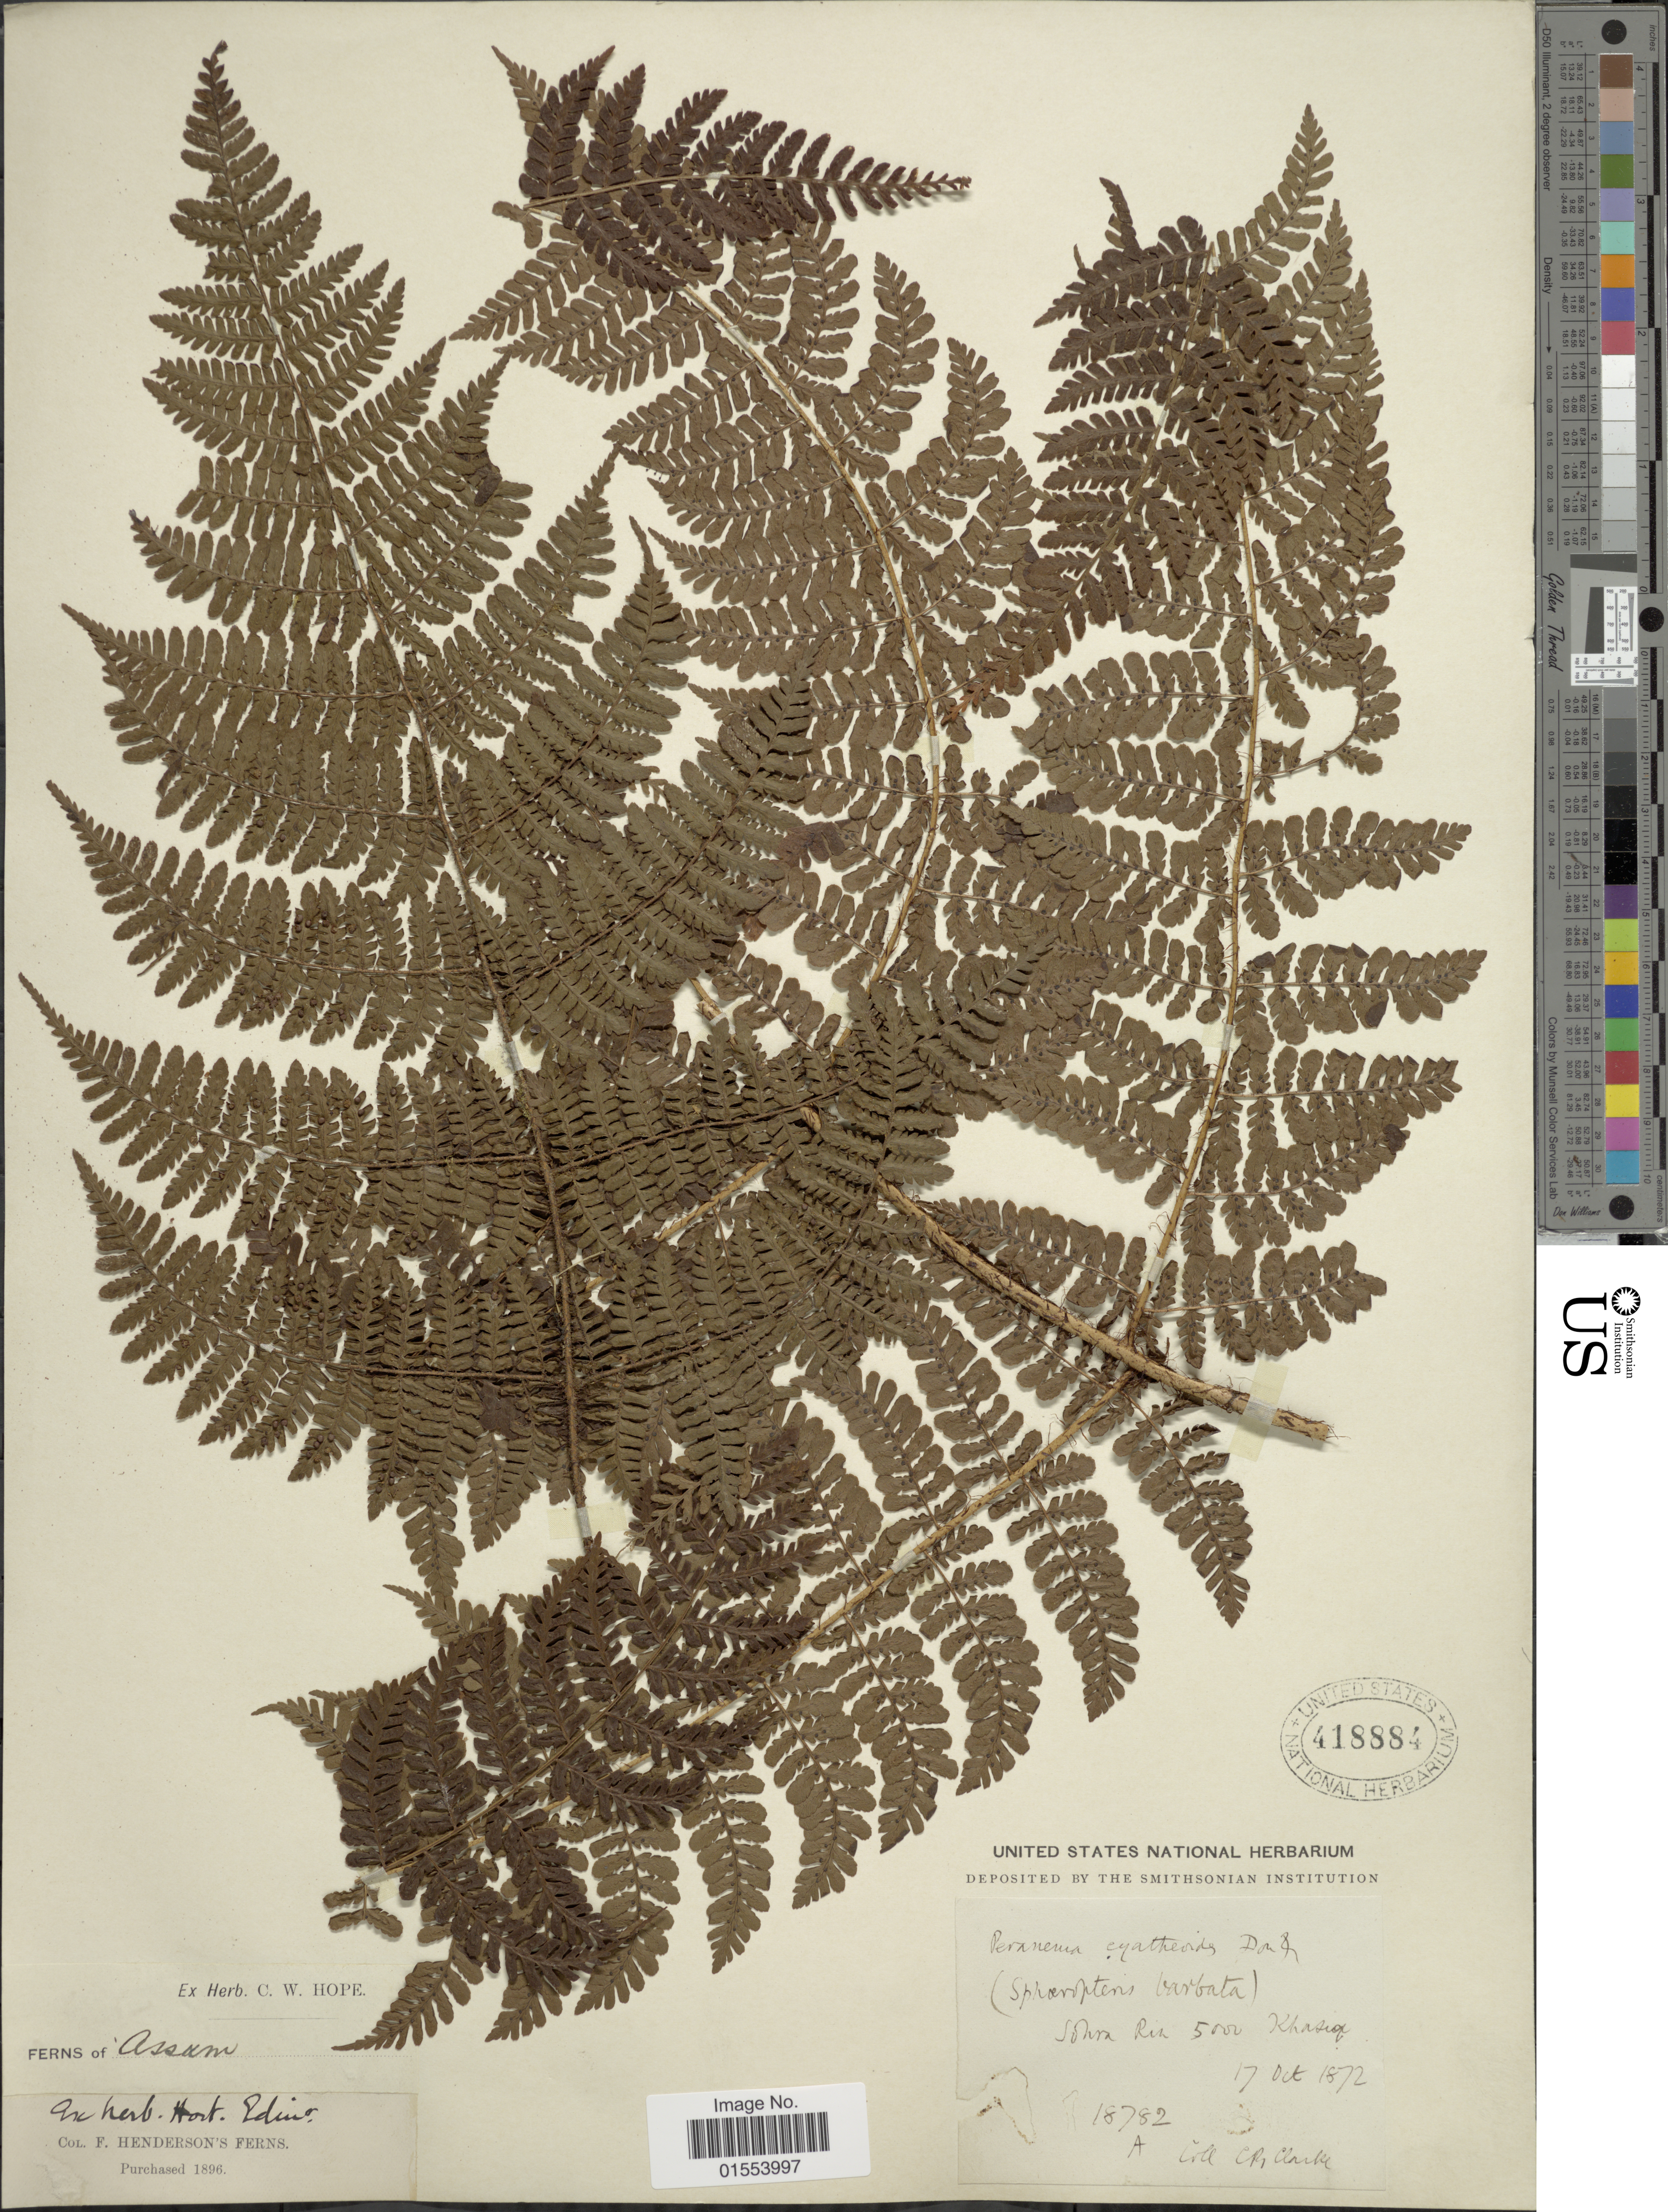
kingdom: Plantae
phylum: Tracheophyta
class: Polypodiopsida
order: Polypodiales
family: Dryopteridaceae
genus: Dryopteris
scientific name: Dryopteris cyatheoides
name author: (Kaulf.) Kuntze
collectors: C. B. Clarke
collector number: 18782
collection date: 1872-10-17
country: India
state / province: Assam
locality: Assam. Sohra Ria. Khasia.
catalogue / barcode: US 418884